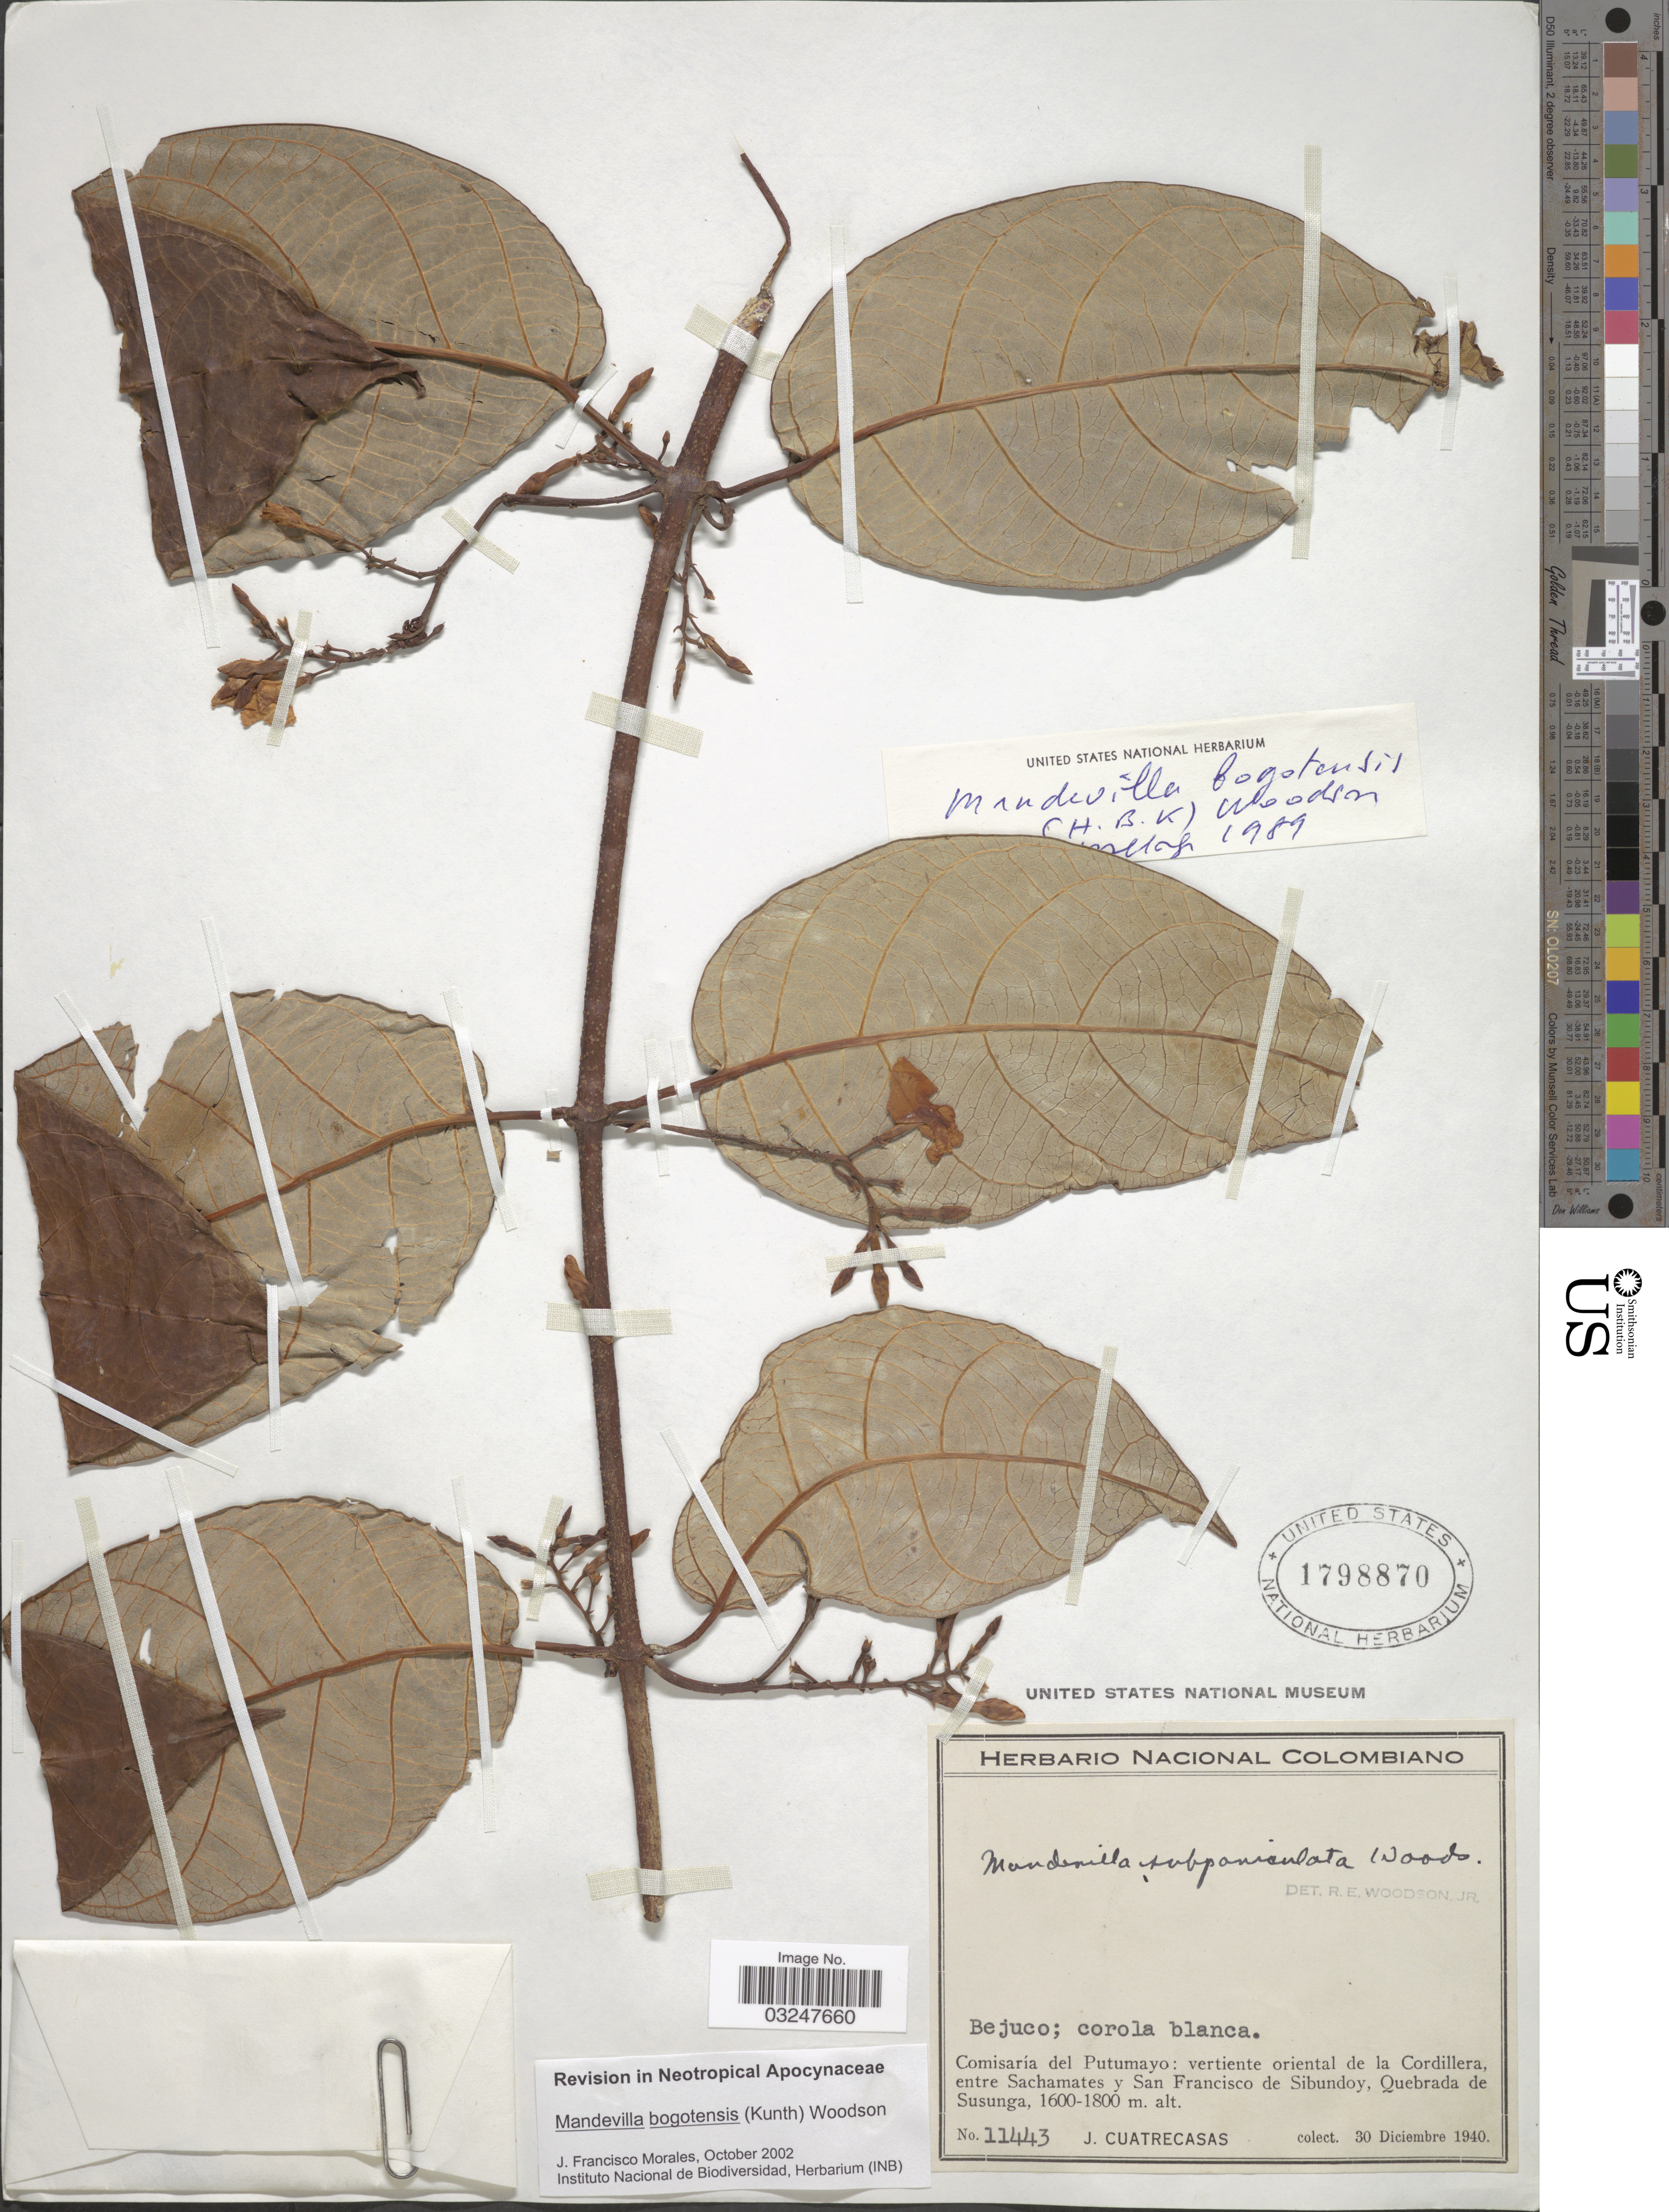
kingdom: Plantae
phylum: Tracheophyta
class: Magnoliopsida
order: Gentianales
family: Apocynaceae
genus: Mandevilla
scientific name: Mandevilla bogotensis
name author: (Kunth) Woodson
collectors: J. Cuatrecasas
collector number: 11443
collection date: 1940-12-30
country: Colombia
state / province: Putumayo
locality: Comisaría del Putumayo: vertiente oriental de la Cordillera, entre Sachamates y San Francisco de Sibundoy, Quebrada de Susunga.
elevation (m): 1600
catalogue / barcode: US 1798870